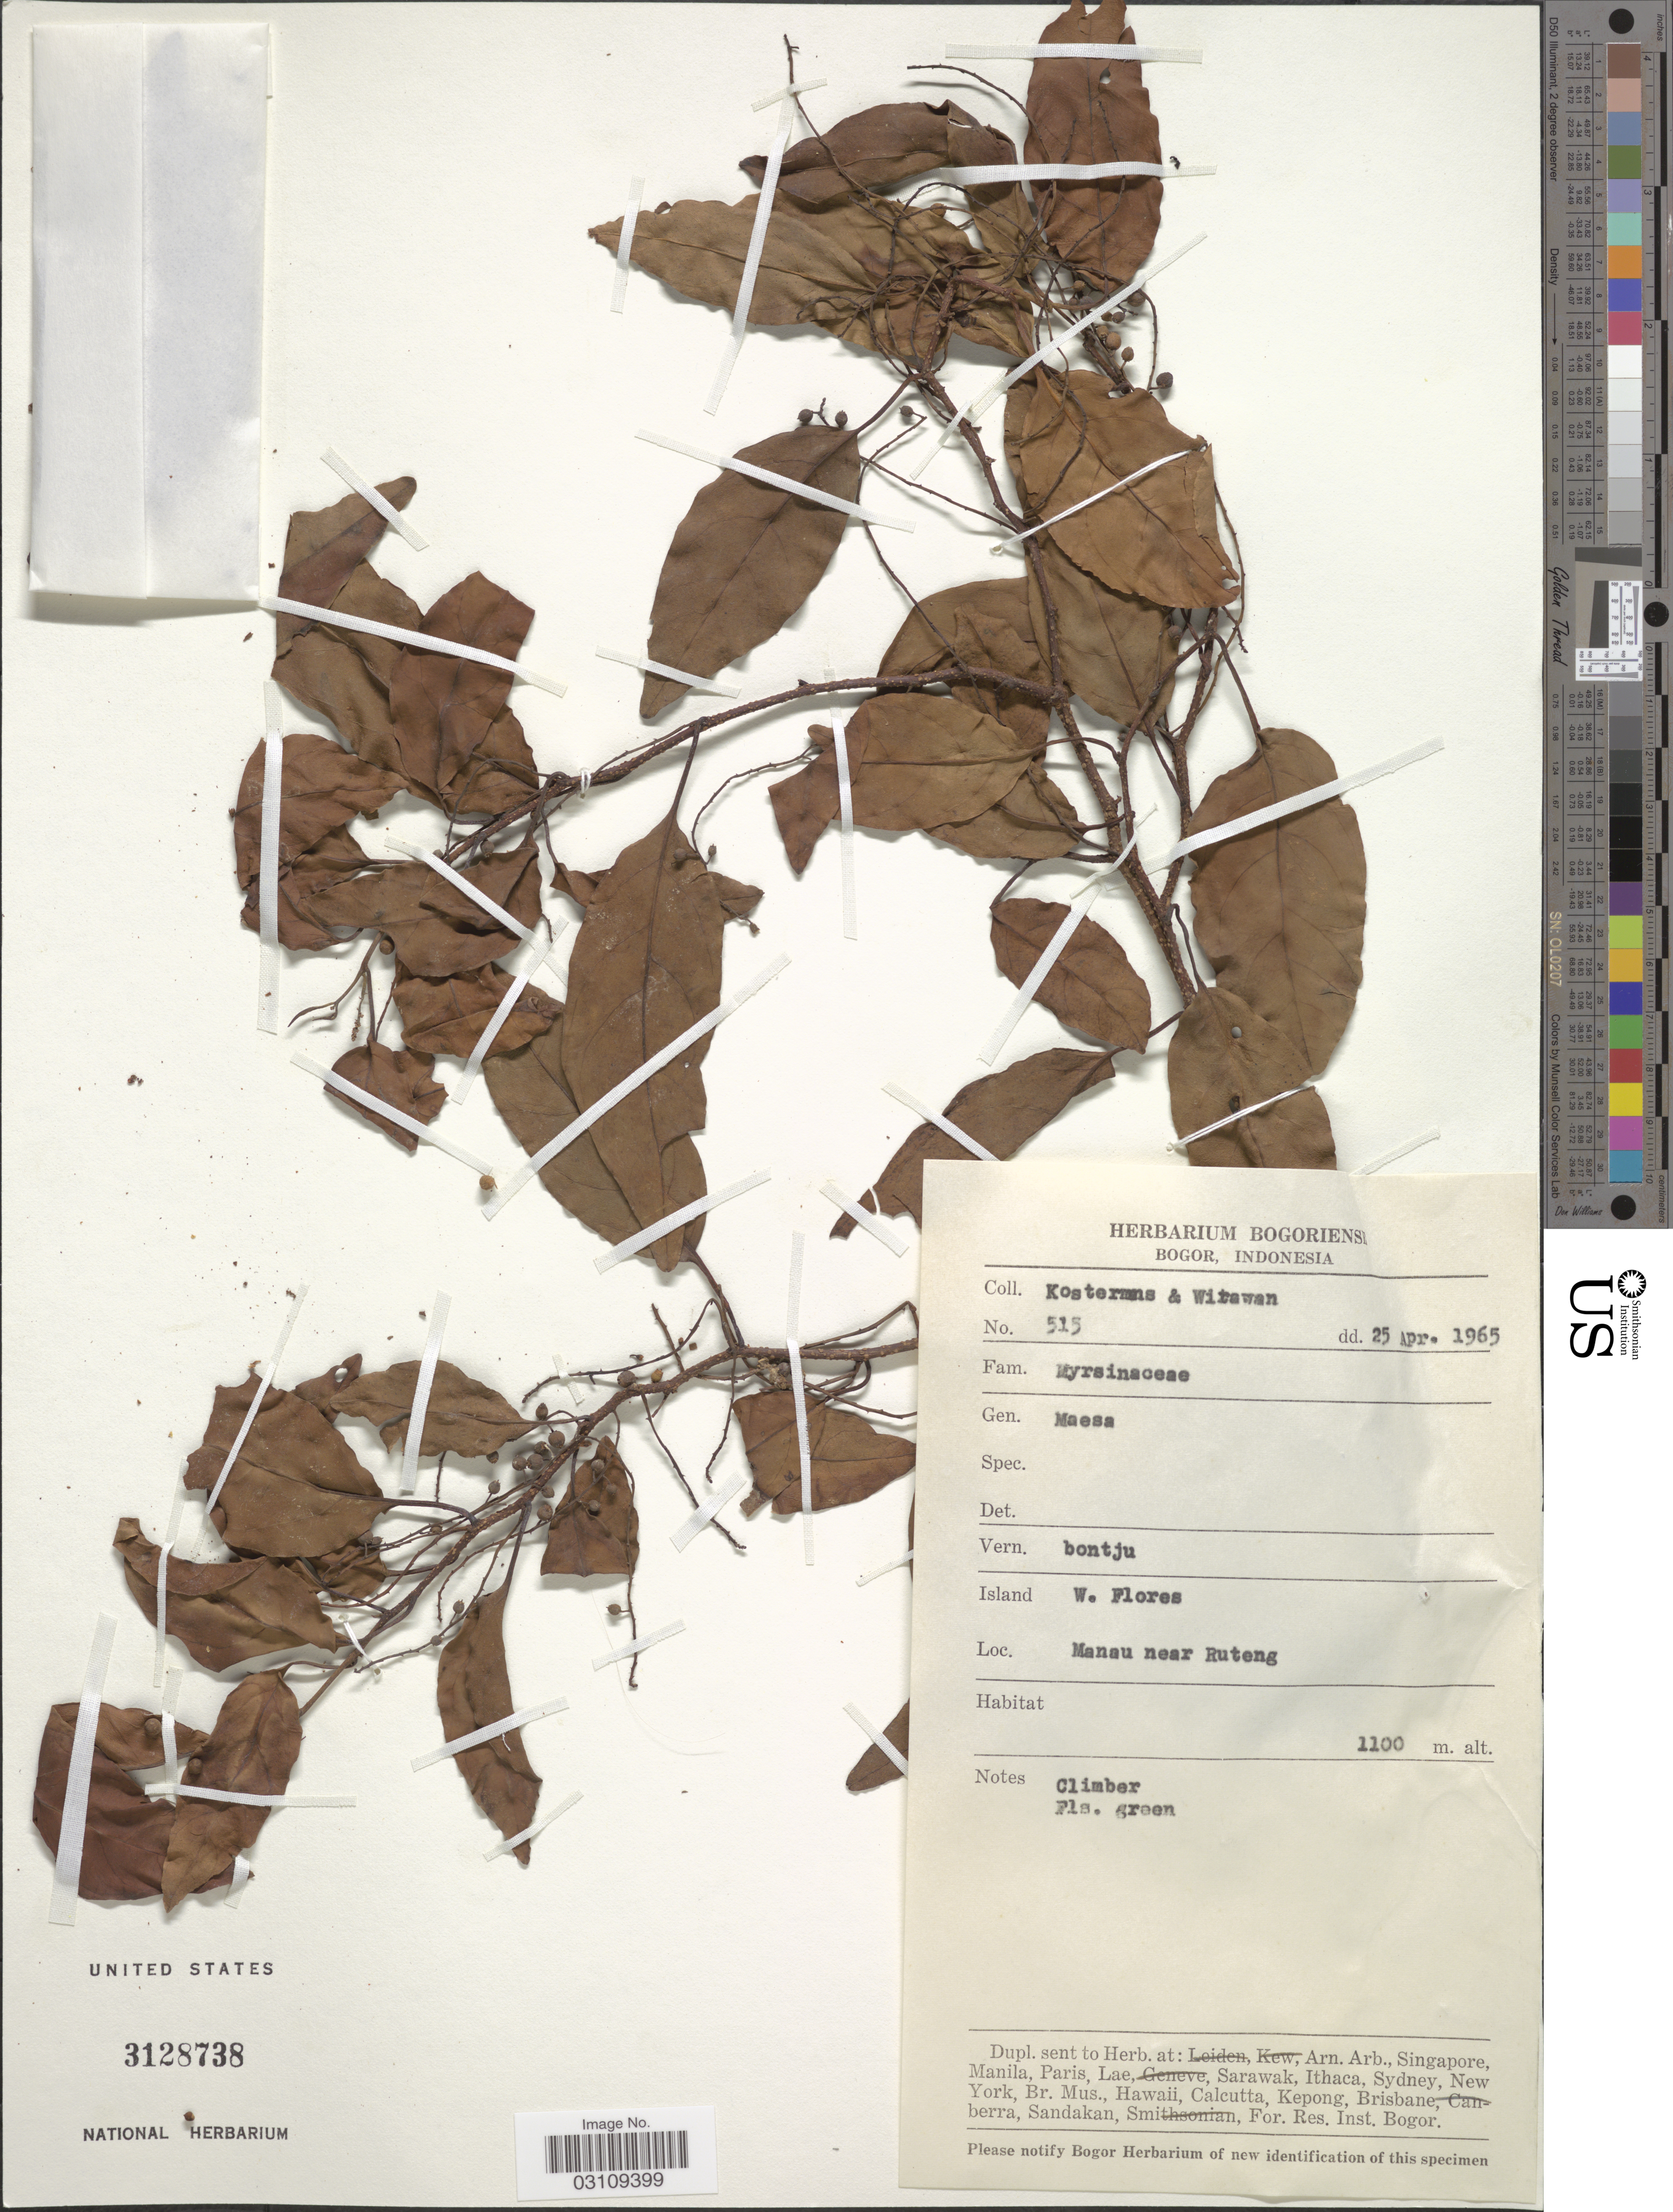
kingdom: Plantae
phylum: Tracheophyta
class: Magnoliopsida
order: Ericales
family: Primulaceae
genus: Maesa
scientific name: Maesa sp.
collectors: Kostermans & -. Wirawan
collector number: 515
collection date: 1965-04-25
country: Indonesia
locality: Island. W. Flores, Manau near Ruteng.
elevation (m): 1100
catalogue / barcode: US 3128738